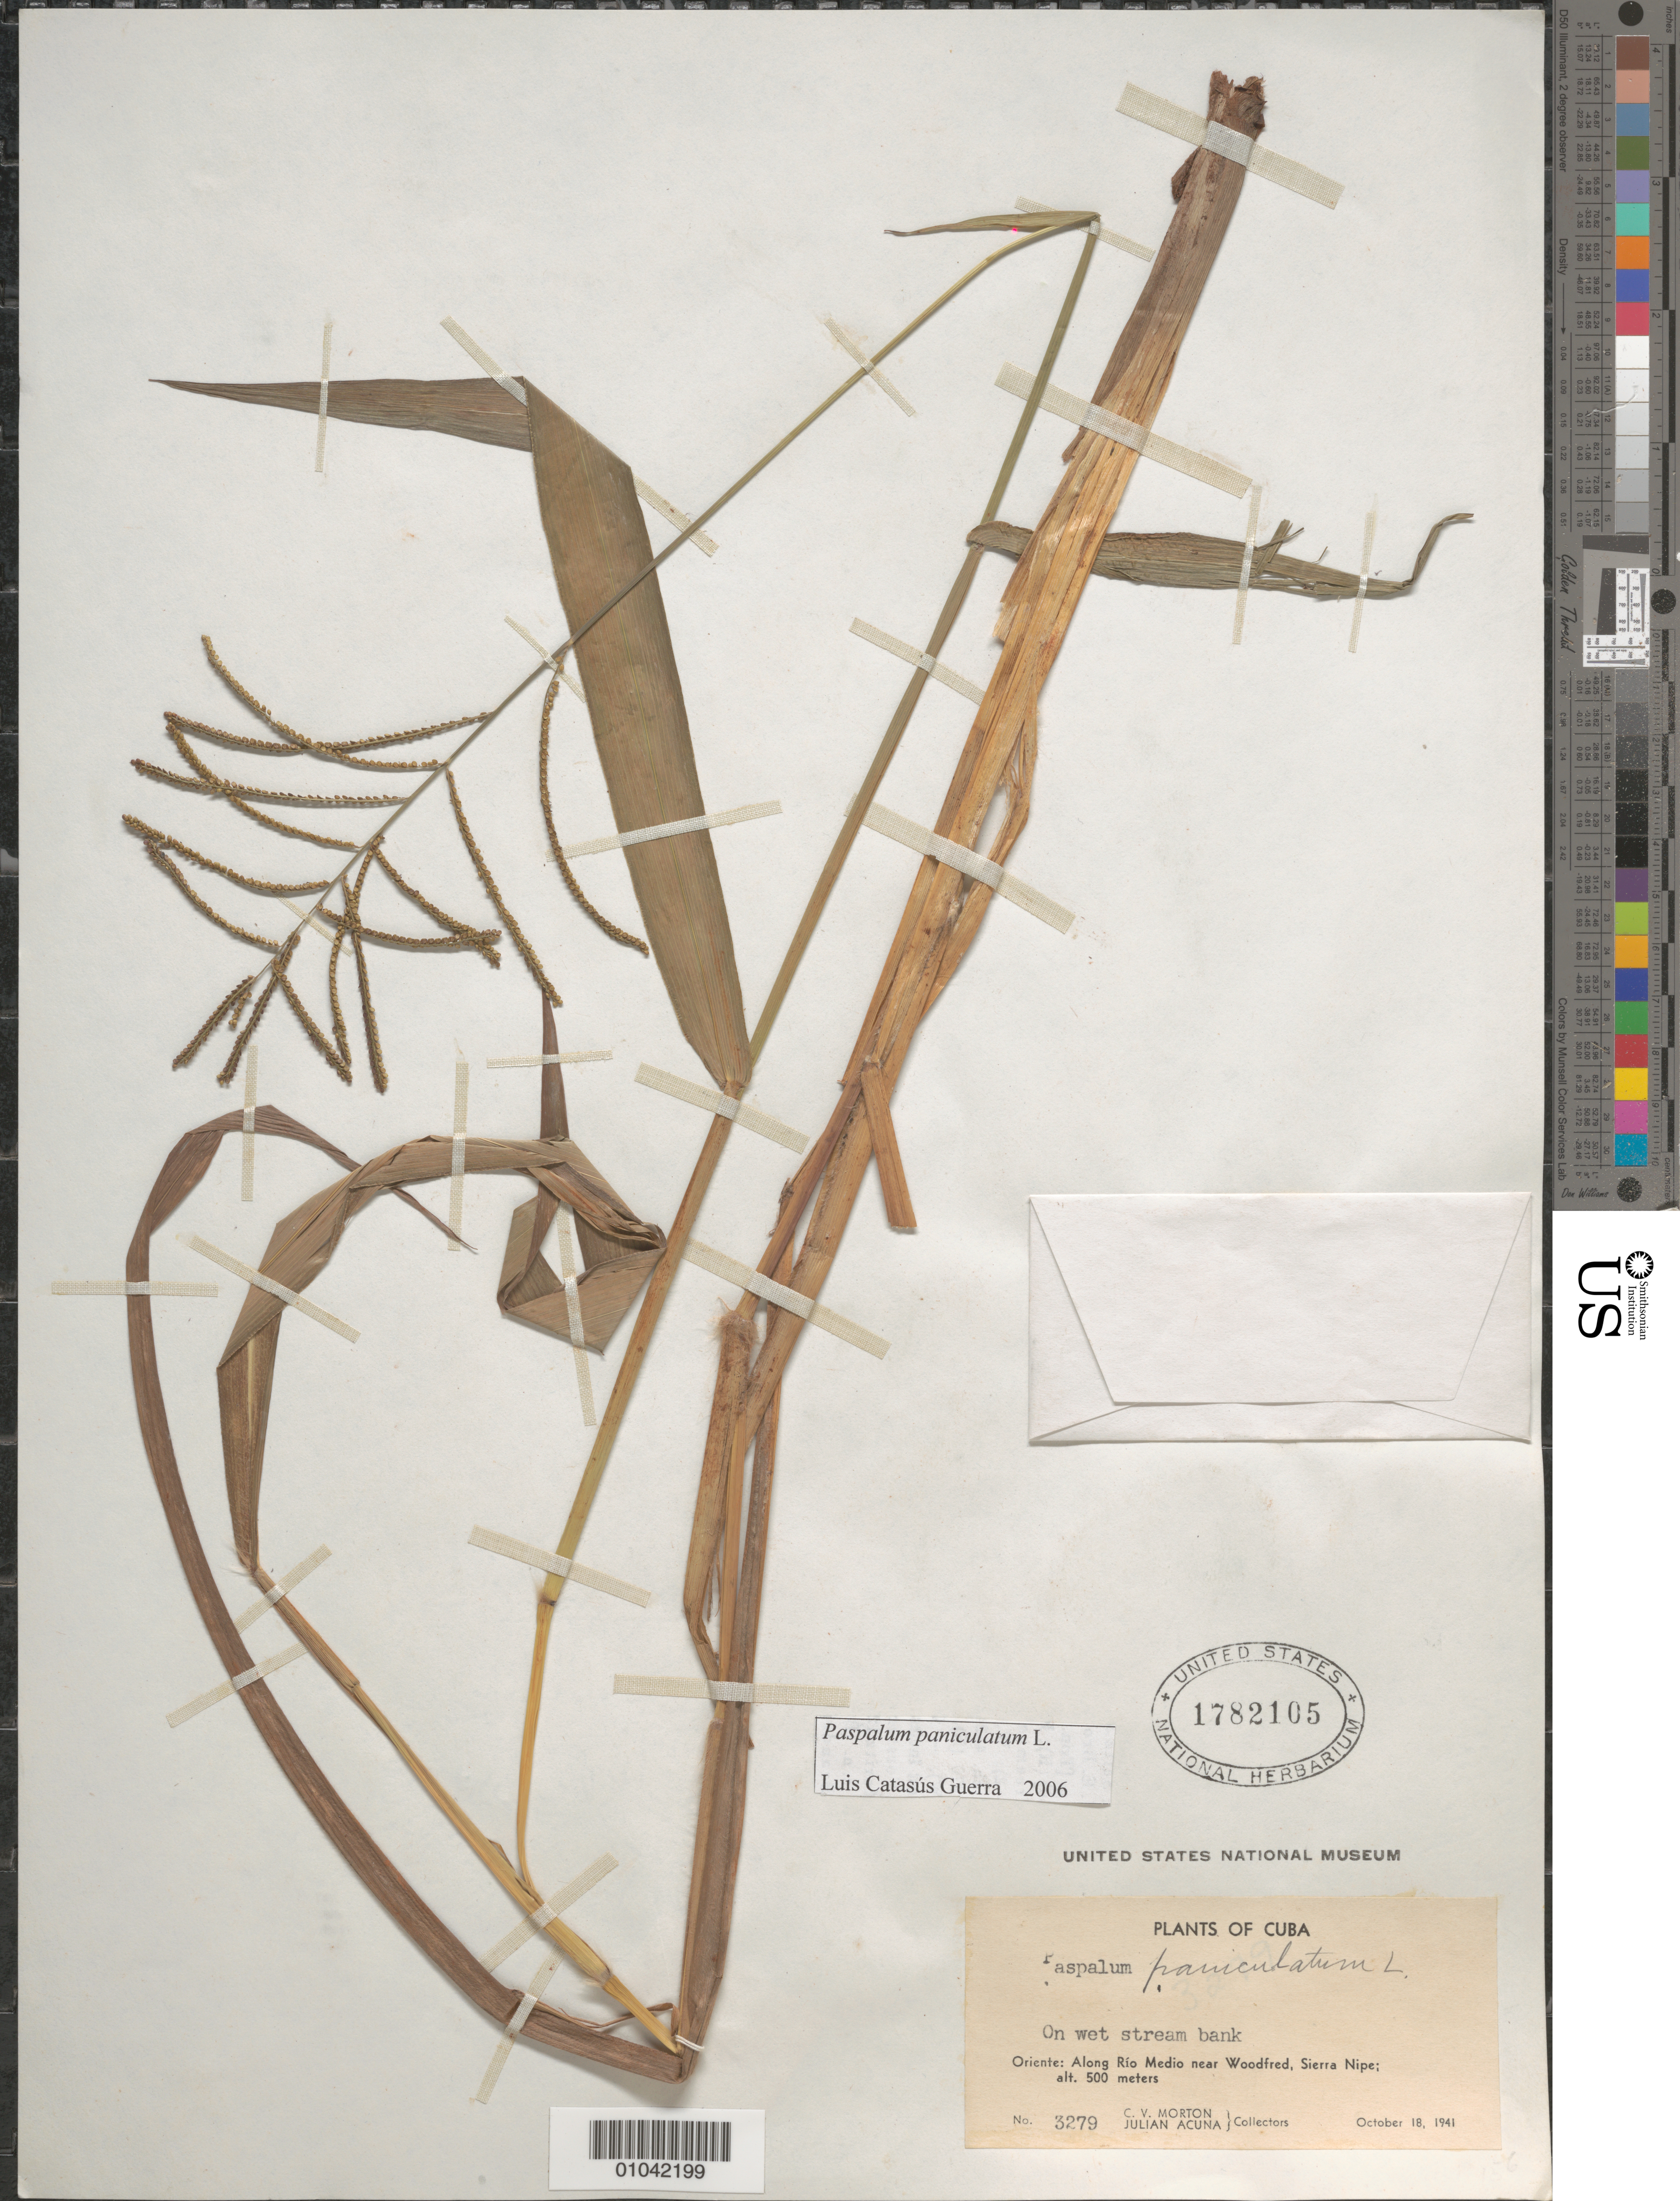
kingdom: Plantae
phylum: Tracheophyta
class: Liliopsida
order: Poales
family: Poaceae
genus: Paspalum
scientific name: Paspalum paniculatum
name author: L.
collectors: C. V. Morton & J. Acuña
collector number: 3279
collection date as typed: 18 Oct 1941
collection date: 1941-10-18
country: Cuba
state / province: Holguín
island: Cuba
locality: Along Rio Medio near Woodfred, Sierra Nipe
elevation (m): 500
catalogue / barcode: US 1782105